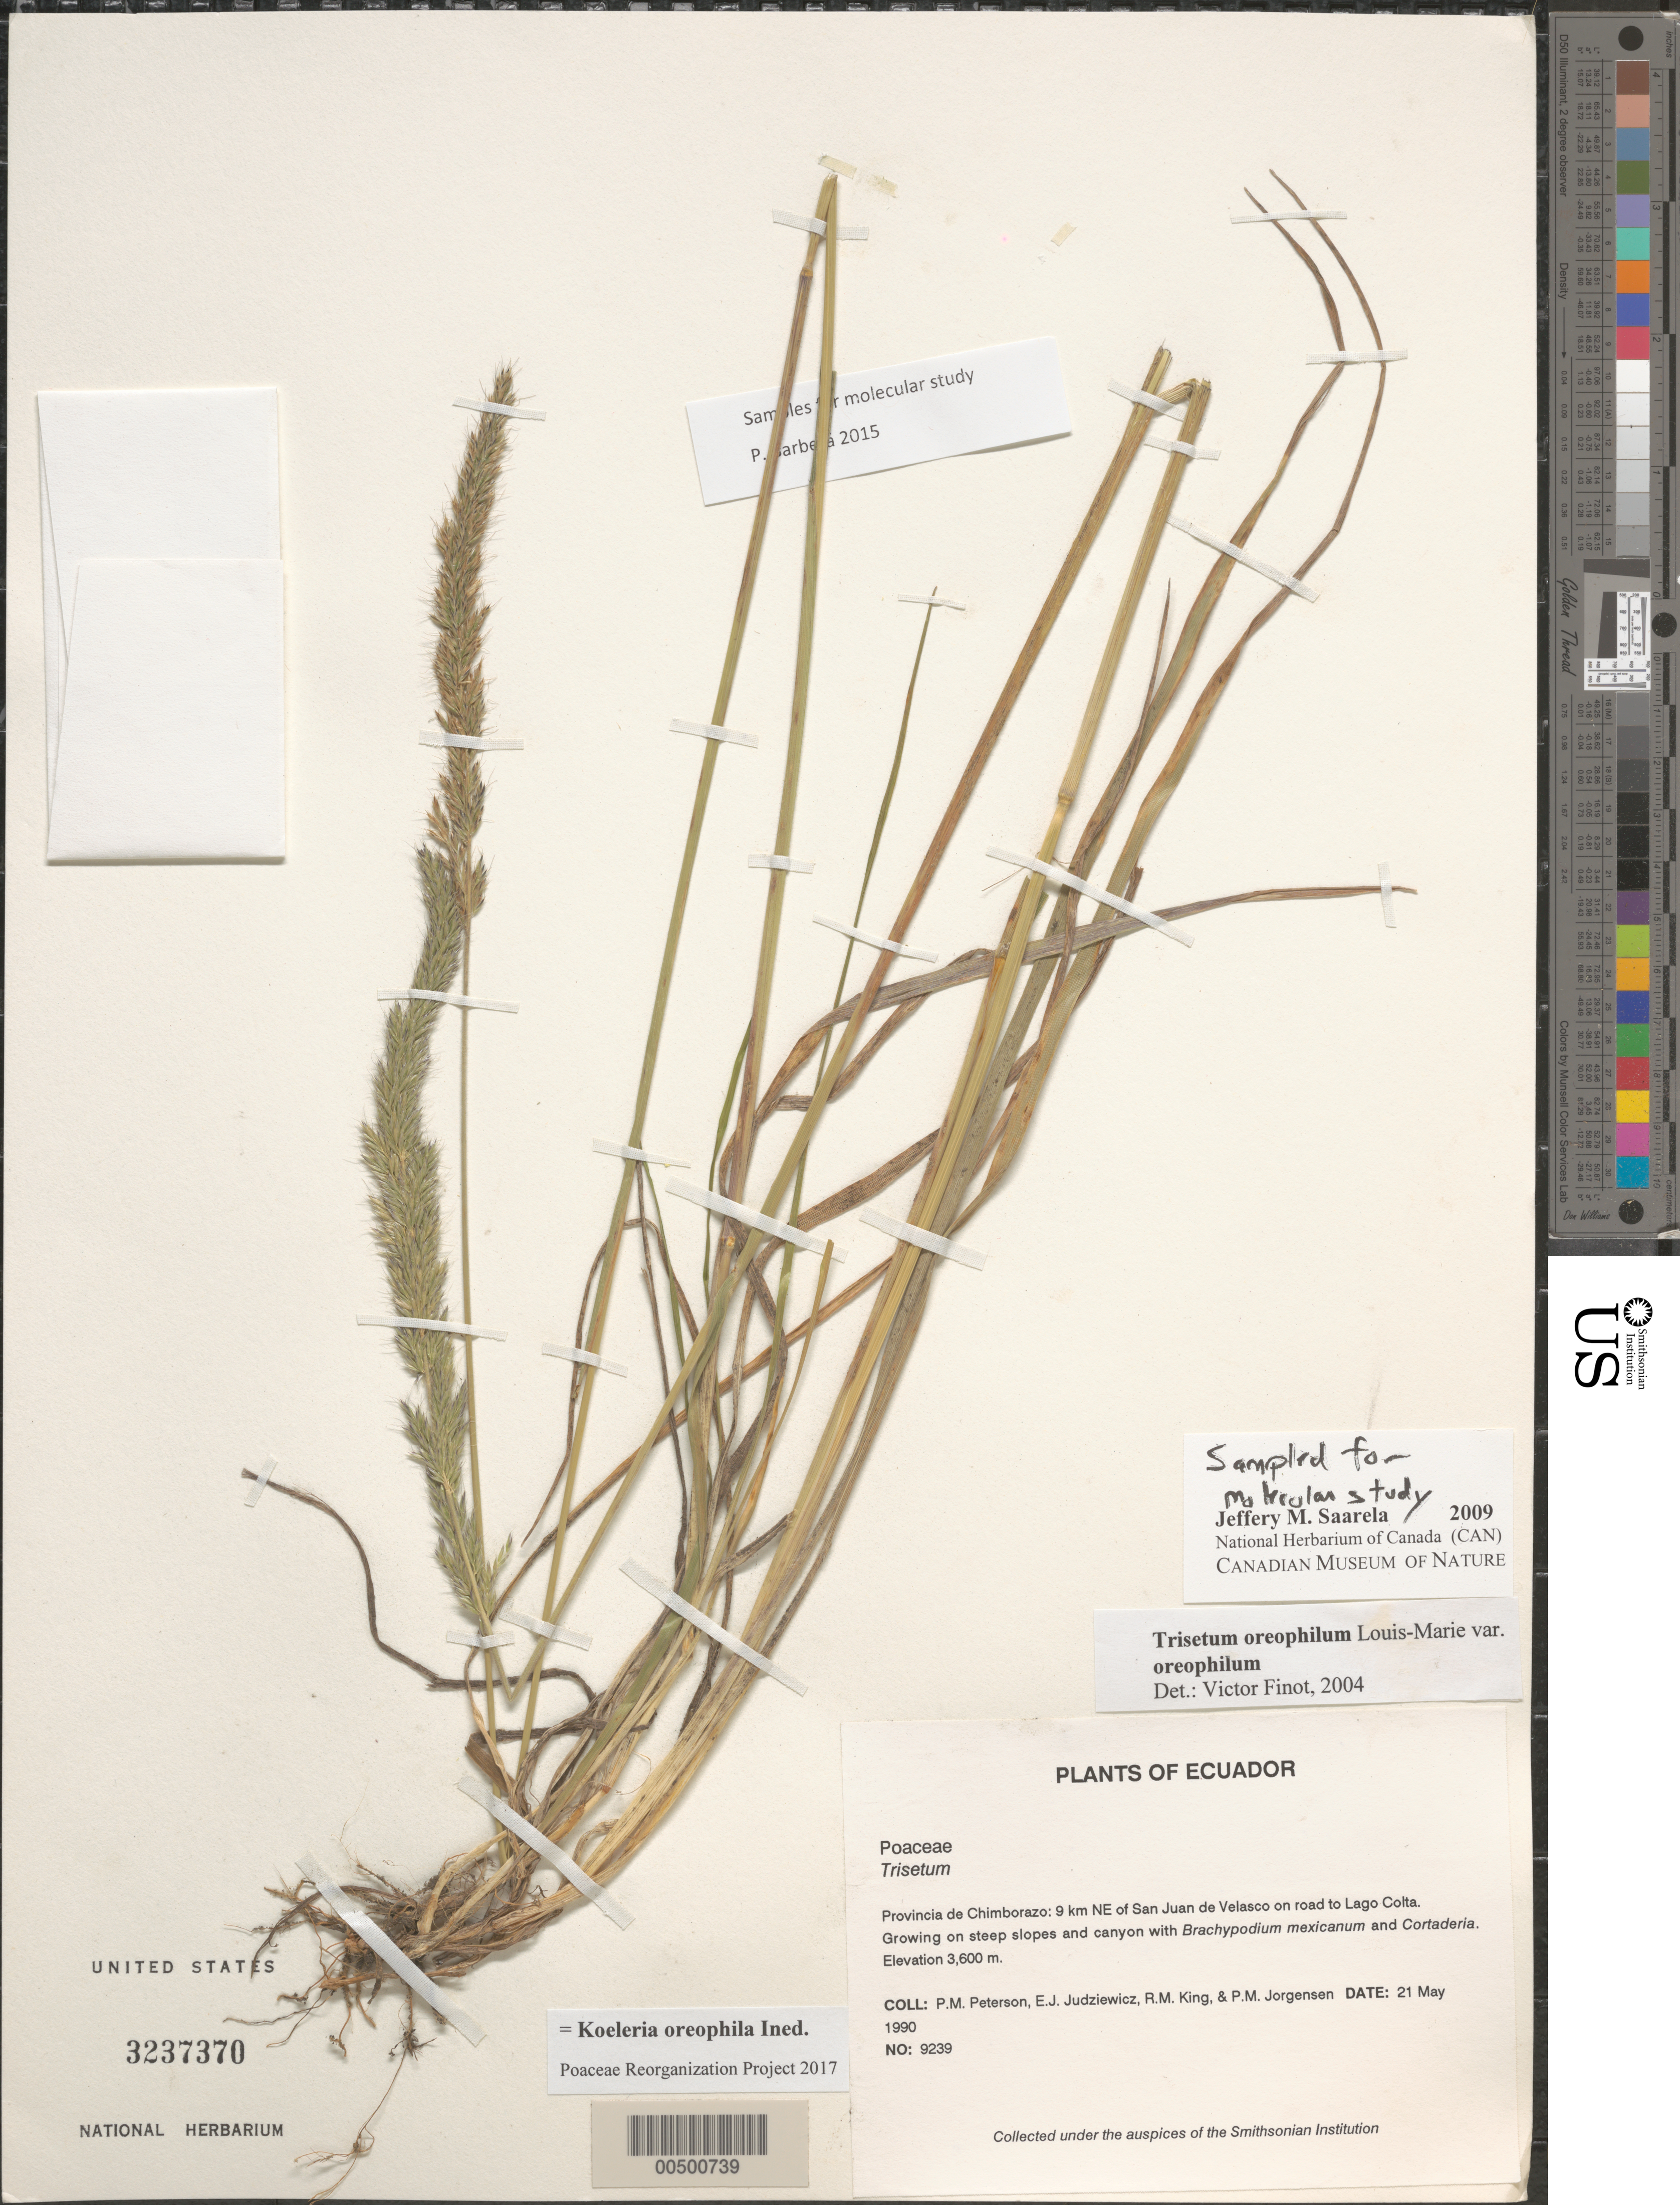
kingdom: Plantae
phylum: Tracheophyta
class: Liliopsida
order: Poales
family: Poaceae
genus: Koeleria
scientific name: Koeleria oreophila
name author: (Louis-Marie) Barberá et al.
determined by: Poaceae Reorganization Project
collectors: P. M. Peterson, E. J. Judziewicz, R. M. King & P. M. Jørgensen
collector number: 09239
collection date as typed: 21 May 1990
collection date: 1990-05-21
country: Ecuador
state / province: Chimborazo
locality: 9 km NE of San Juan de Velasco on road to Lago Colta.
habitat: Growing on steep slopes and canyon with Brachypodium mexicanum and Cortaderia.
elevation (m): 3600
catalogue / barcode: US 3237370